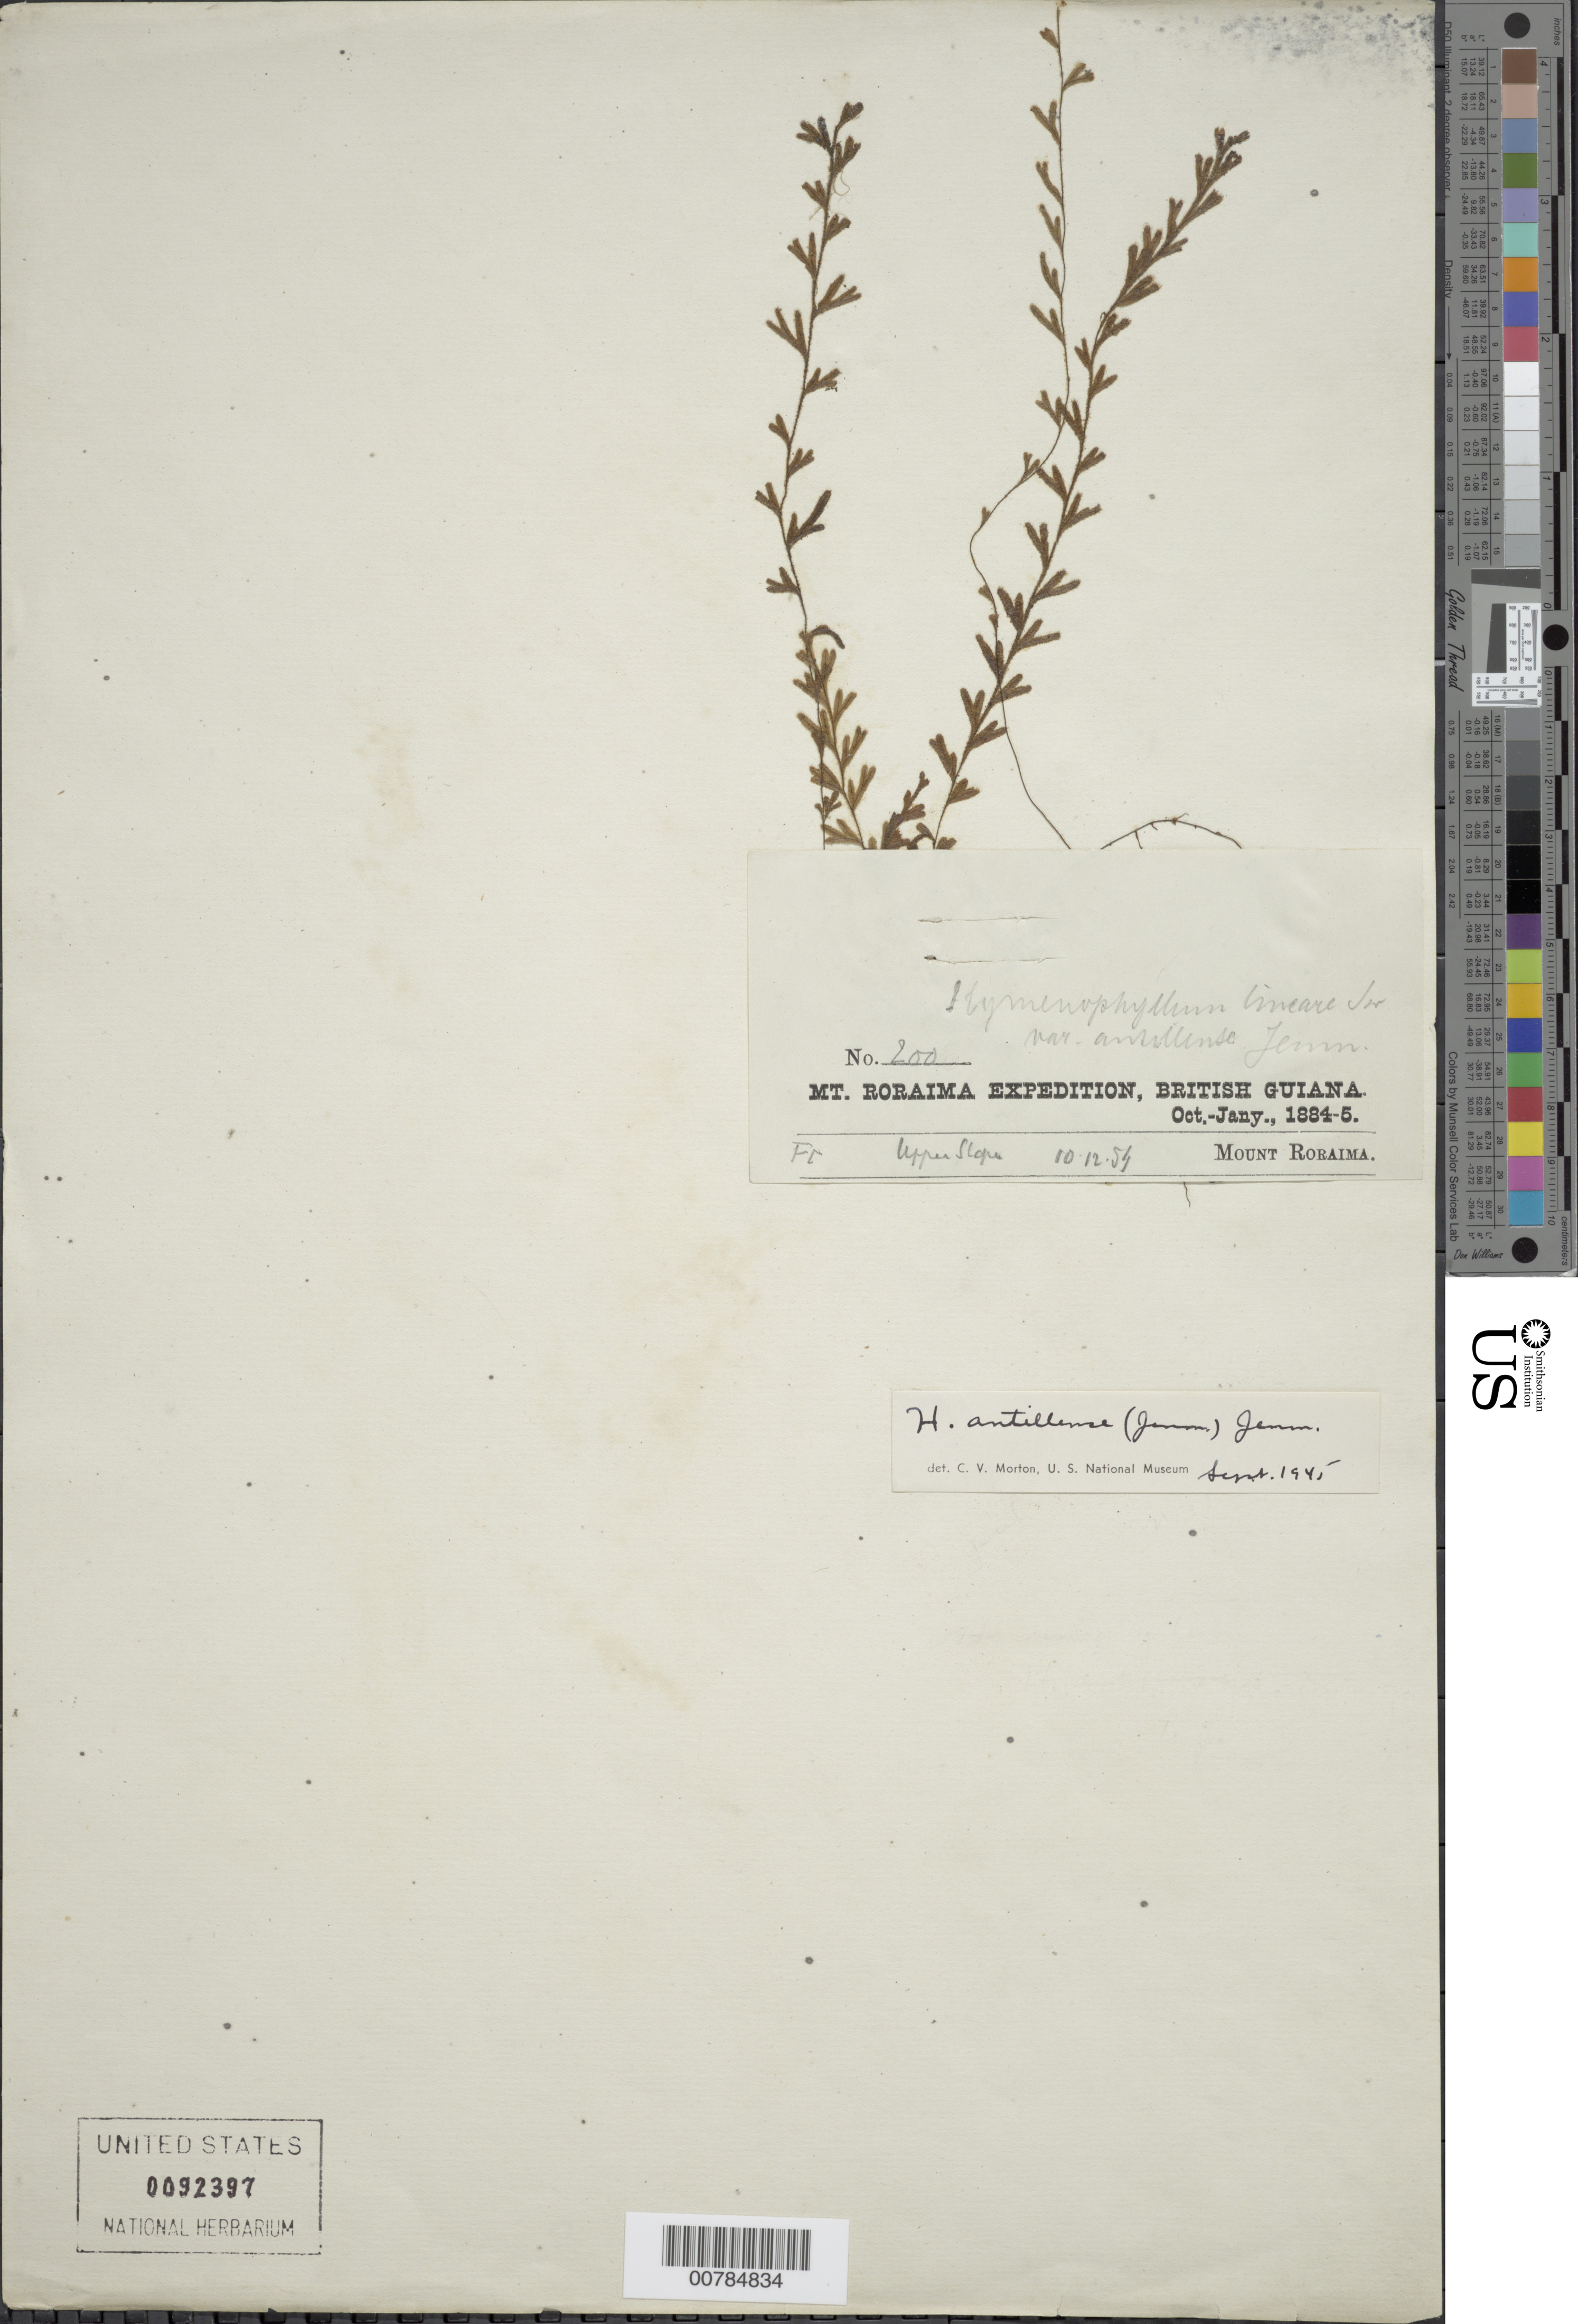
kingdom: Plantae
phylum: Tracheophyta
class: Polypodiopsida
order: Hymenophyllales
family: Hymenophyllaceae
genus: Hymenophyllum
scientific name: Hymenophyllum antillense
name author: Jenman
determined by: Morton, C. V.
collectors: E. F. im Thurn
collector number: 200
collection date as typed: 10 December 1884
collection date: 1884-12-10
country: Guyana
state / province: Cuyuni-Mazaruni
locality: Mt. Roraima, upper slope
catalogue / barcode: US 92397